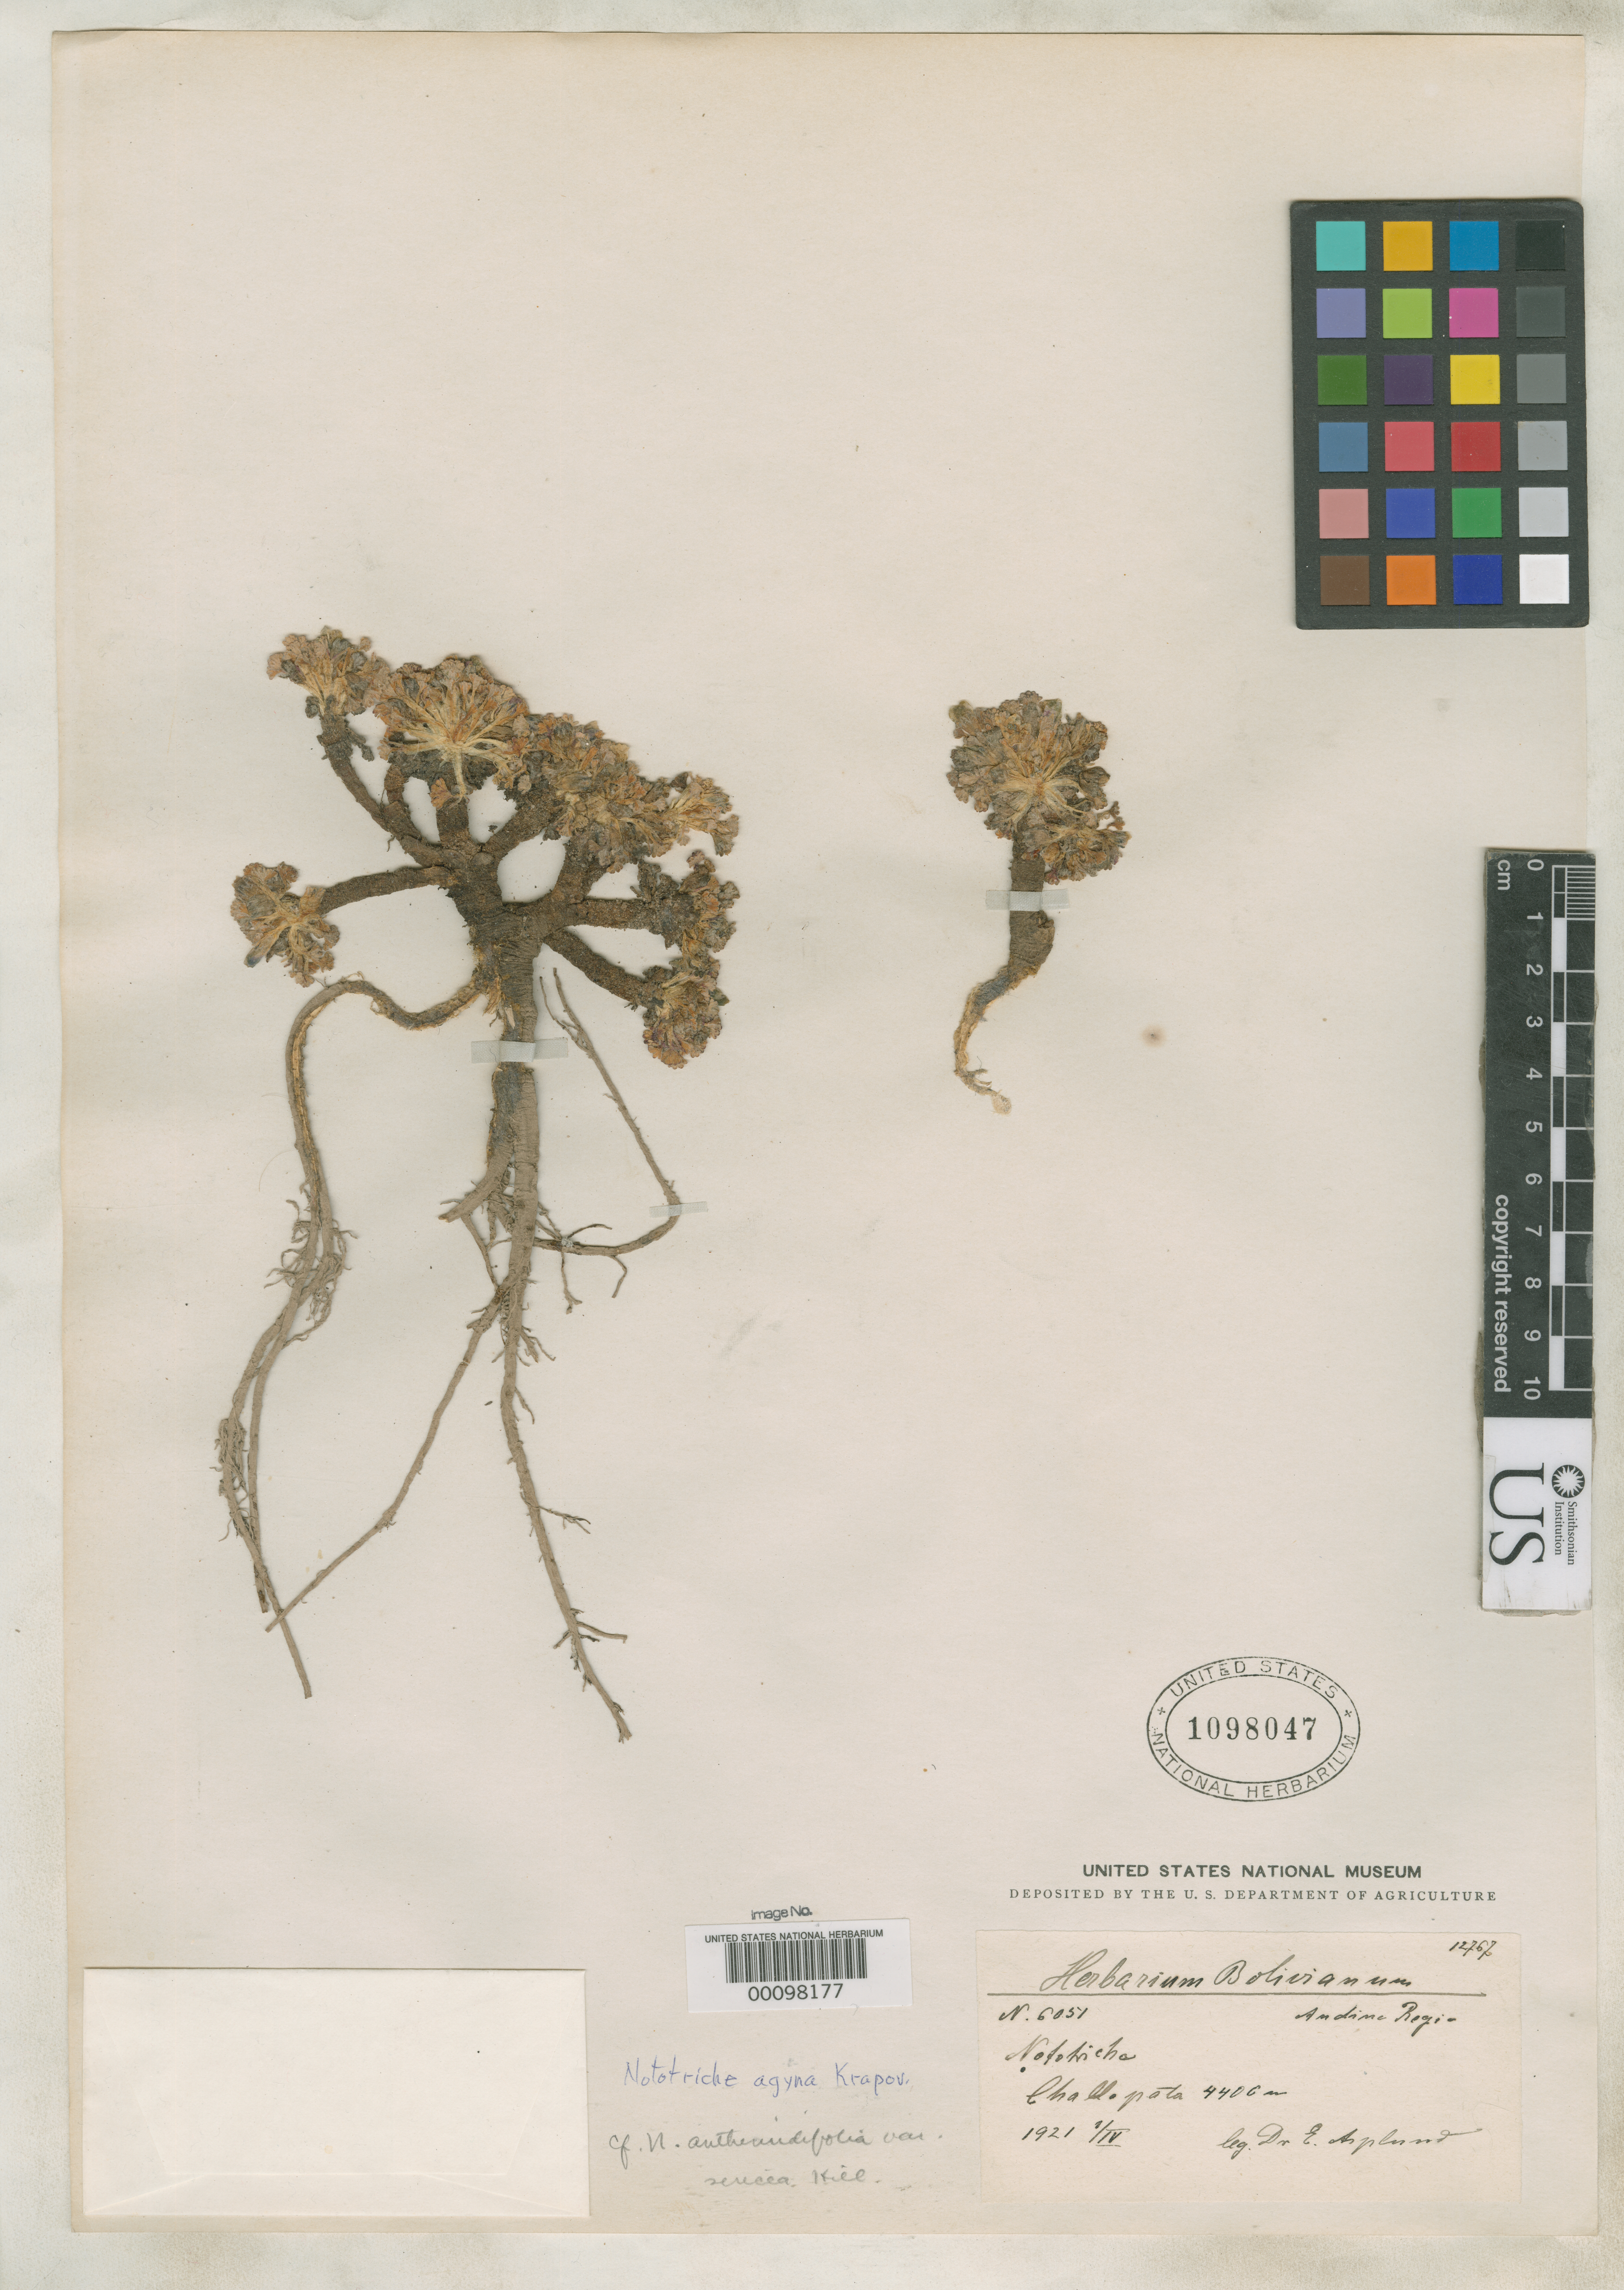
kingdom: Plantae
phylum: Tracheophyta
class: Magnoliopsida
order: Malvales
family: Malvaceae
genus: Nototriche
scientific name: Nototriche agyna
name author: Krapov.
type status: Holotype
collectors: E. Asplund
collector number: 6051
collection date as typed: Jun 1921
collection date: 1921-06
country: Bolivia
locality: Challopata.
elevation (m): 4400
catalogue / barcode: US 1098047